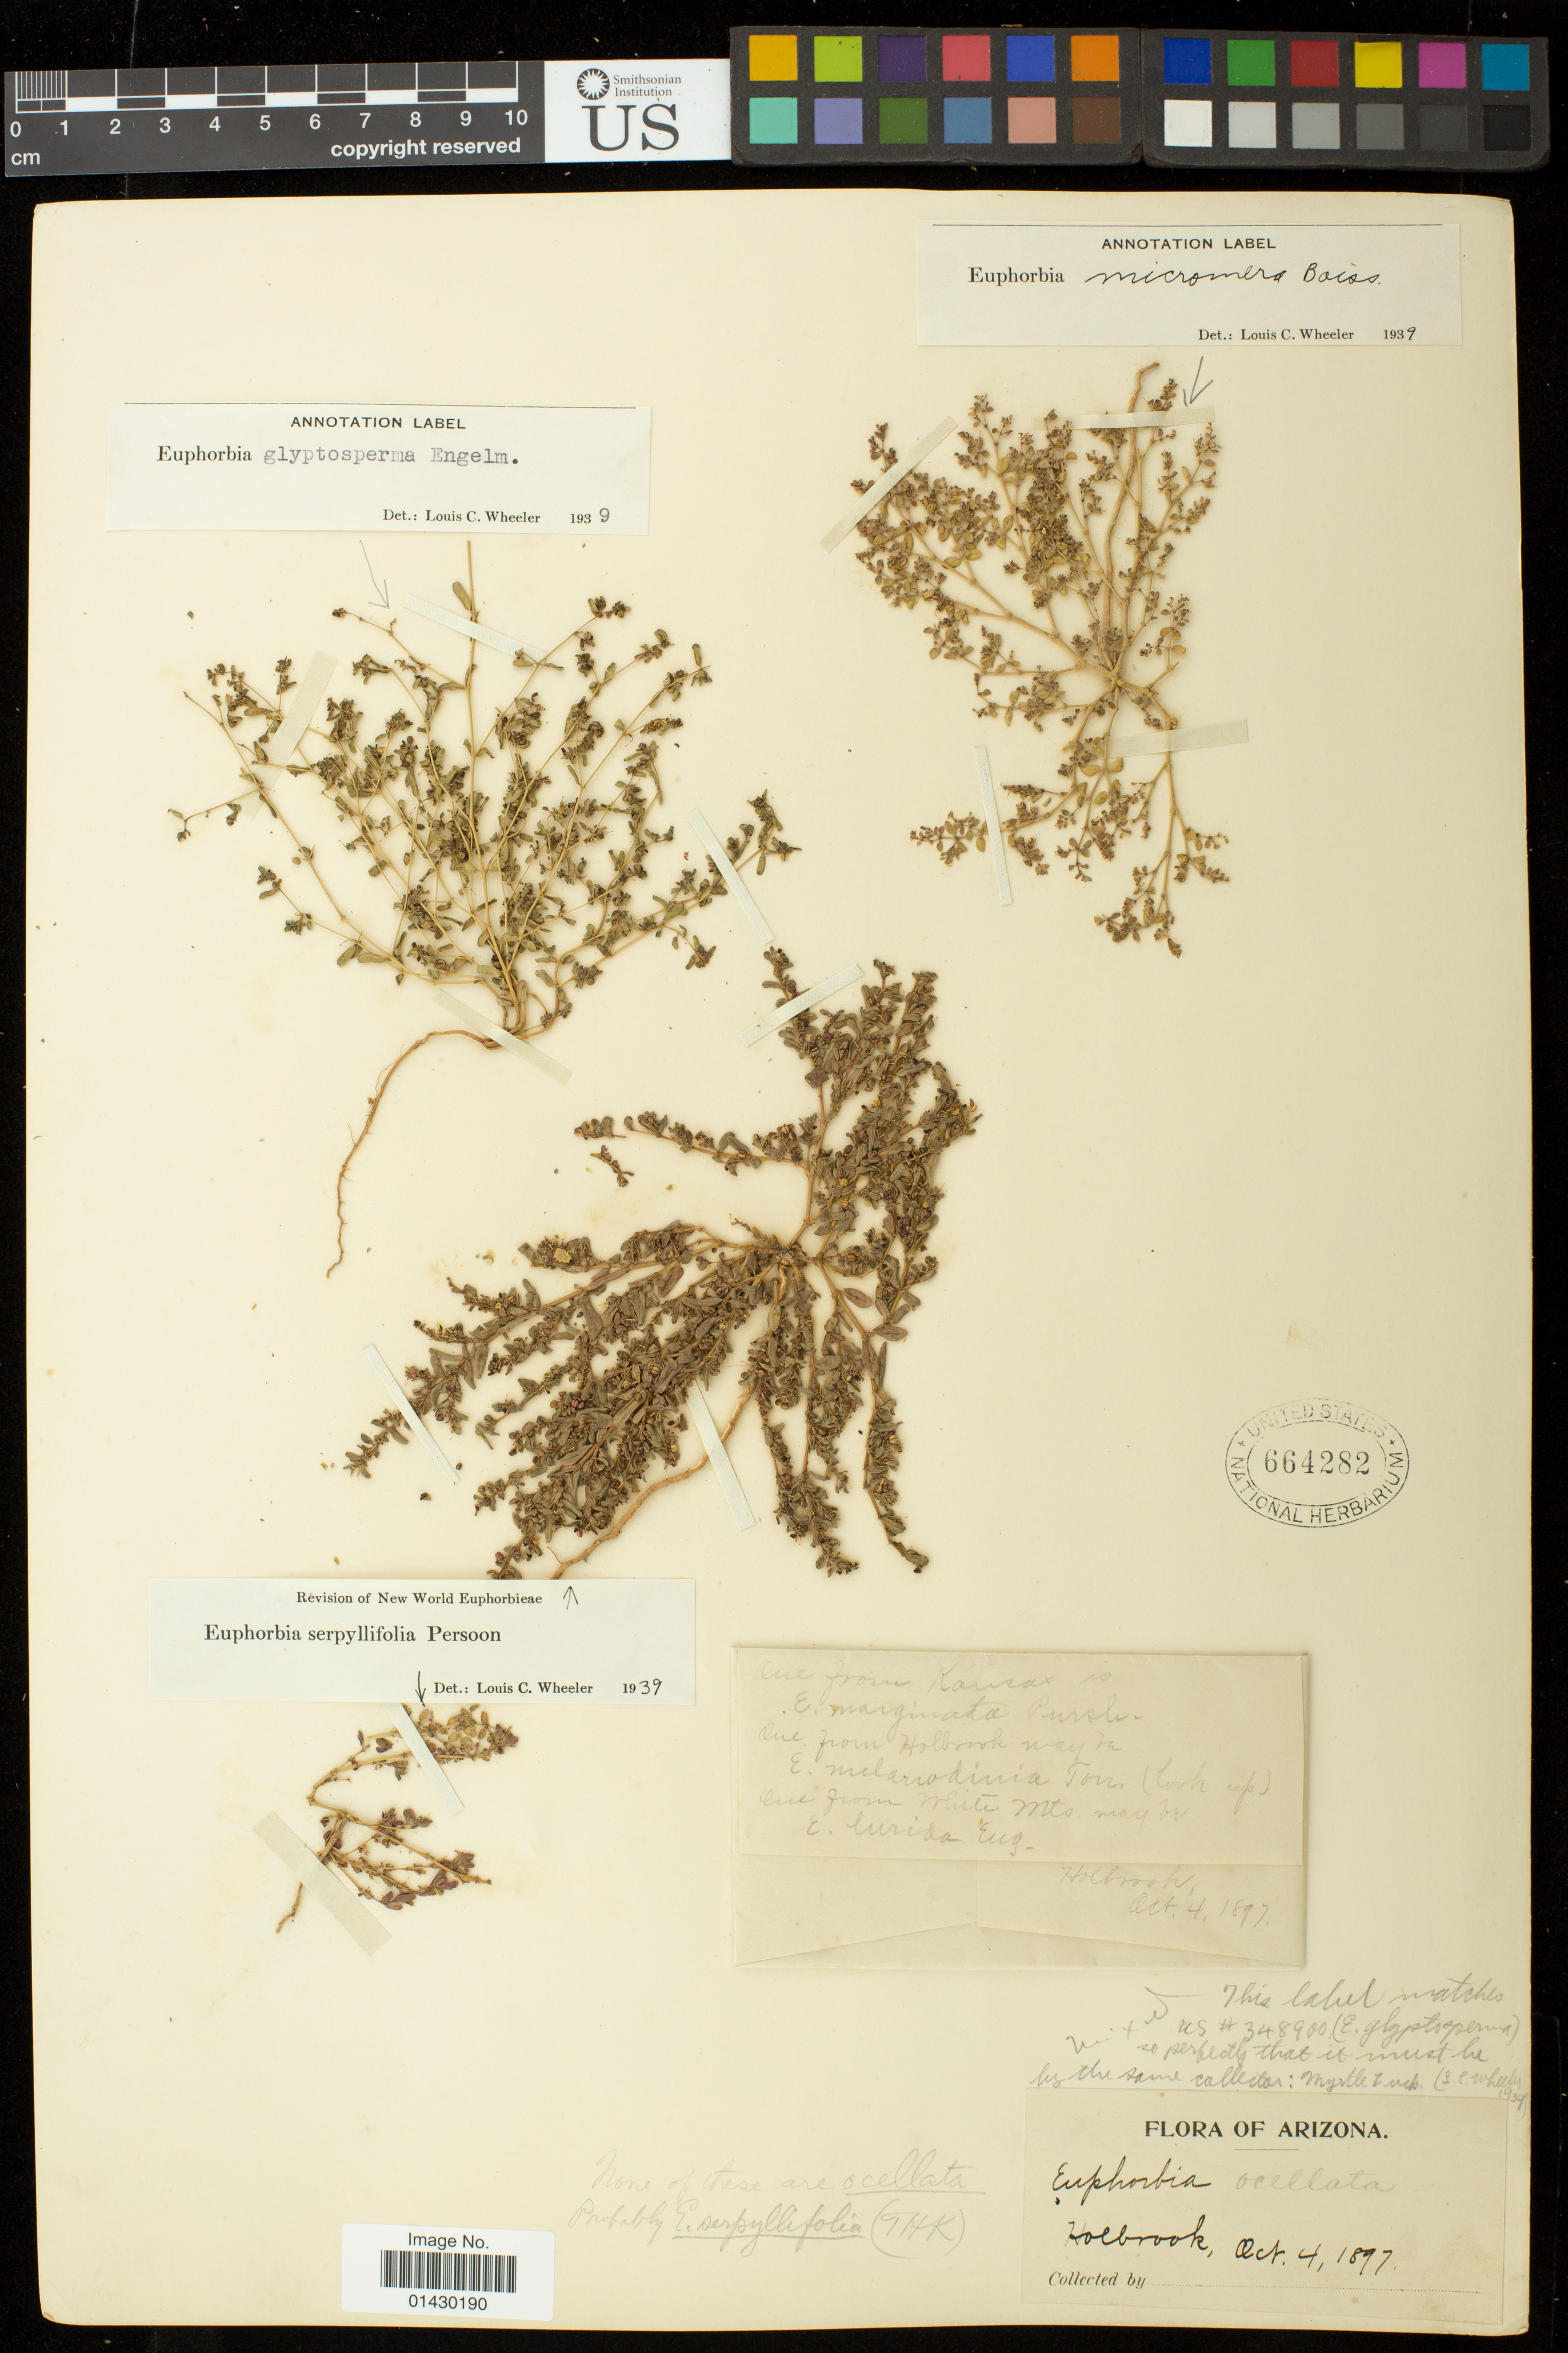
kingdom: Plantae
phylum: Tracheophyta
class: Magnoliopsida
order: Malpighiales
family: Euphorbiaceae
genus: Euphorbia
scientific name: Euphorbia serpillifolia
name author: Pers.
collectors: M. Zuck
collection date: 1897-10-04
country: United States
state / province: Arizona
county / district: Navajo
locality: Holbrook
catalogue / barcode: US 664282